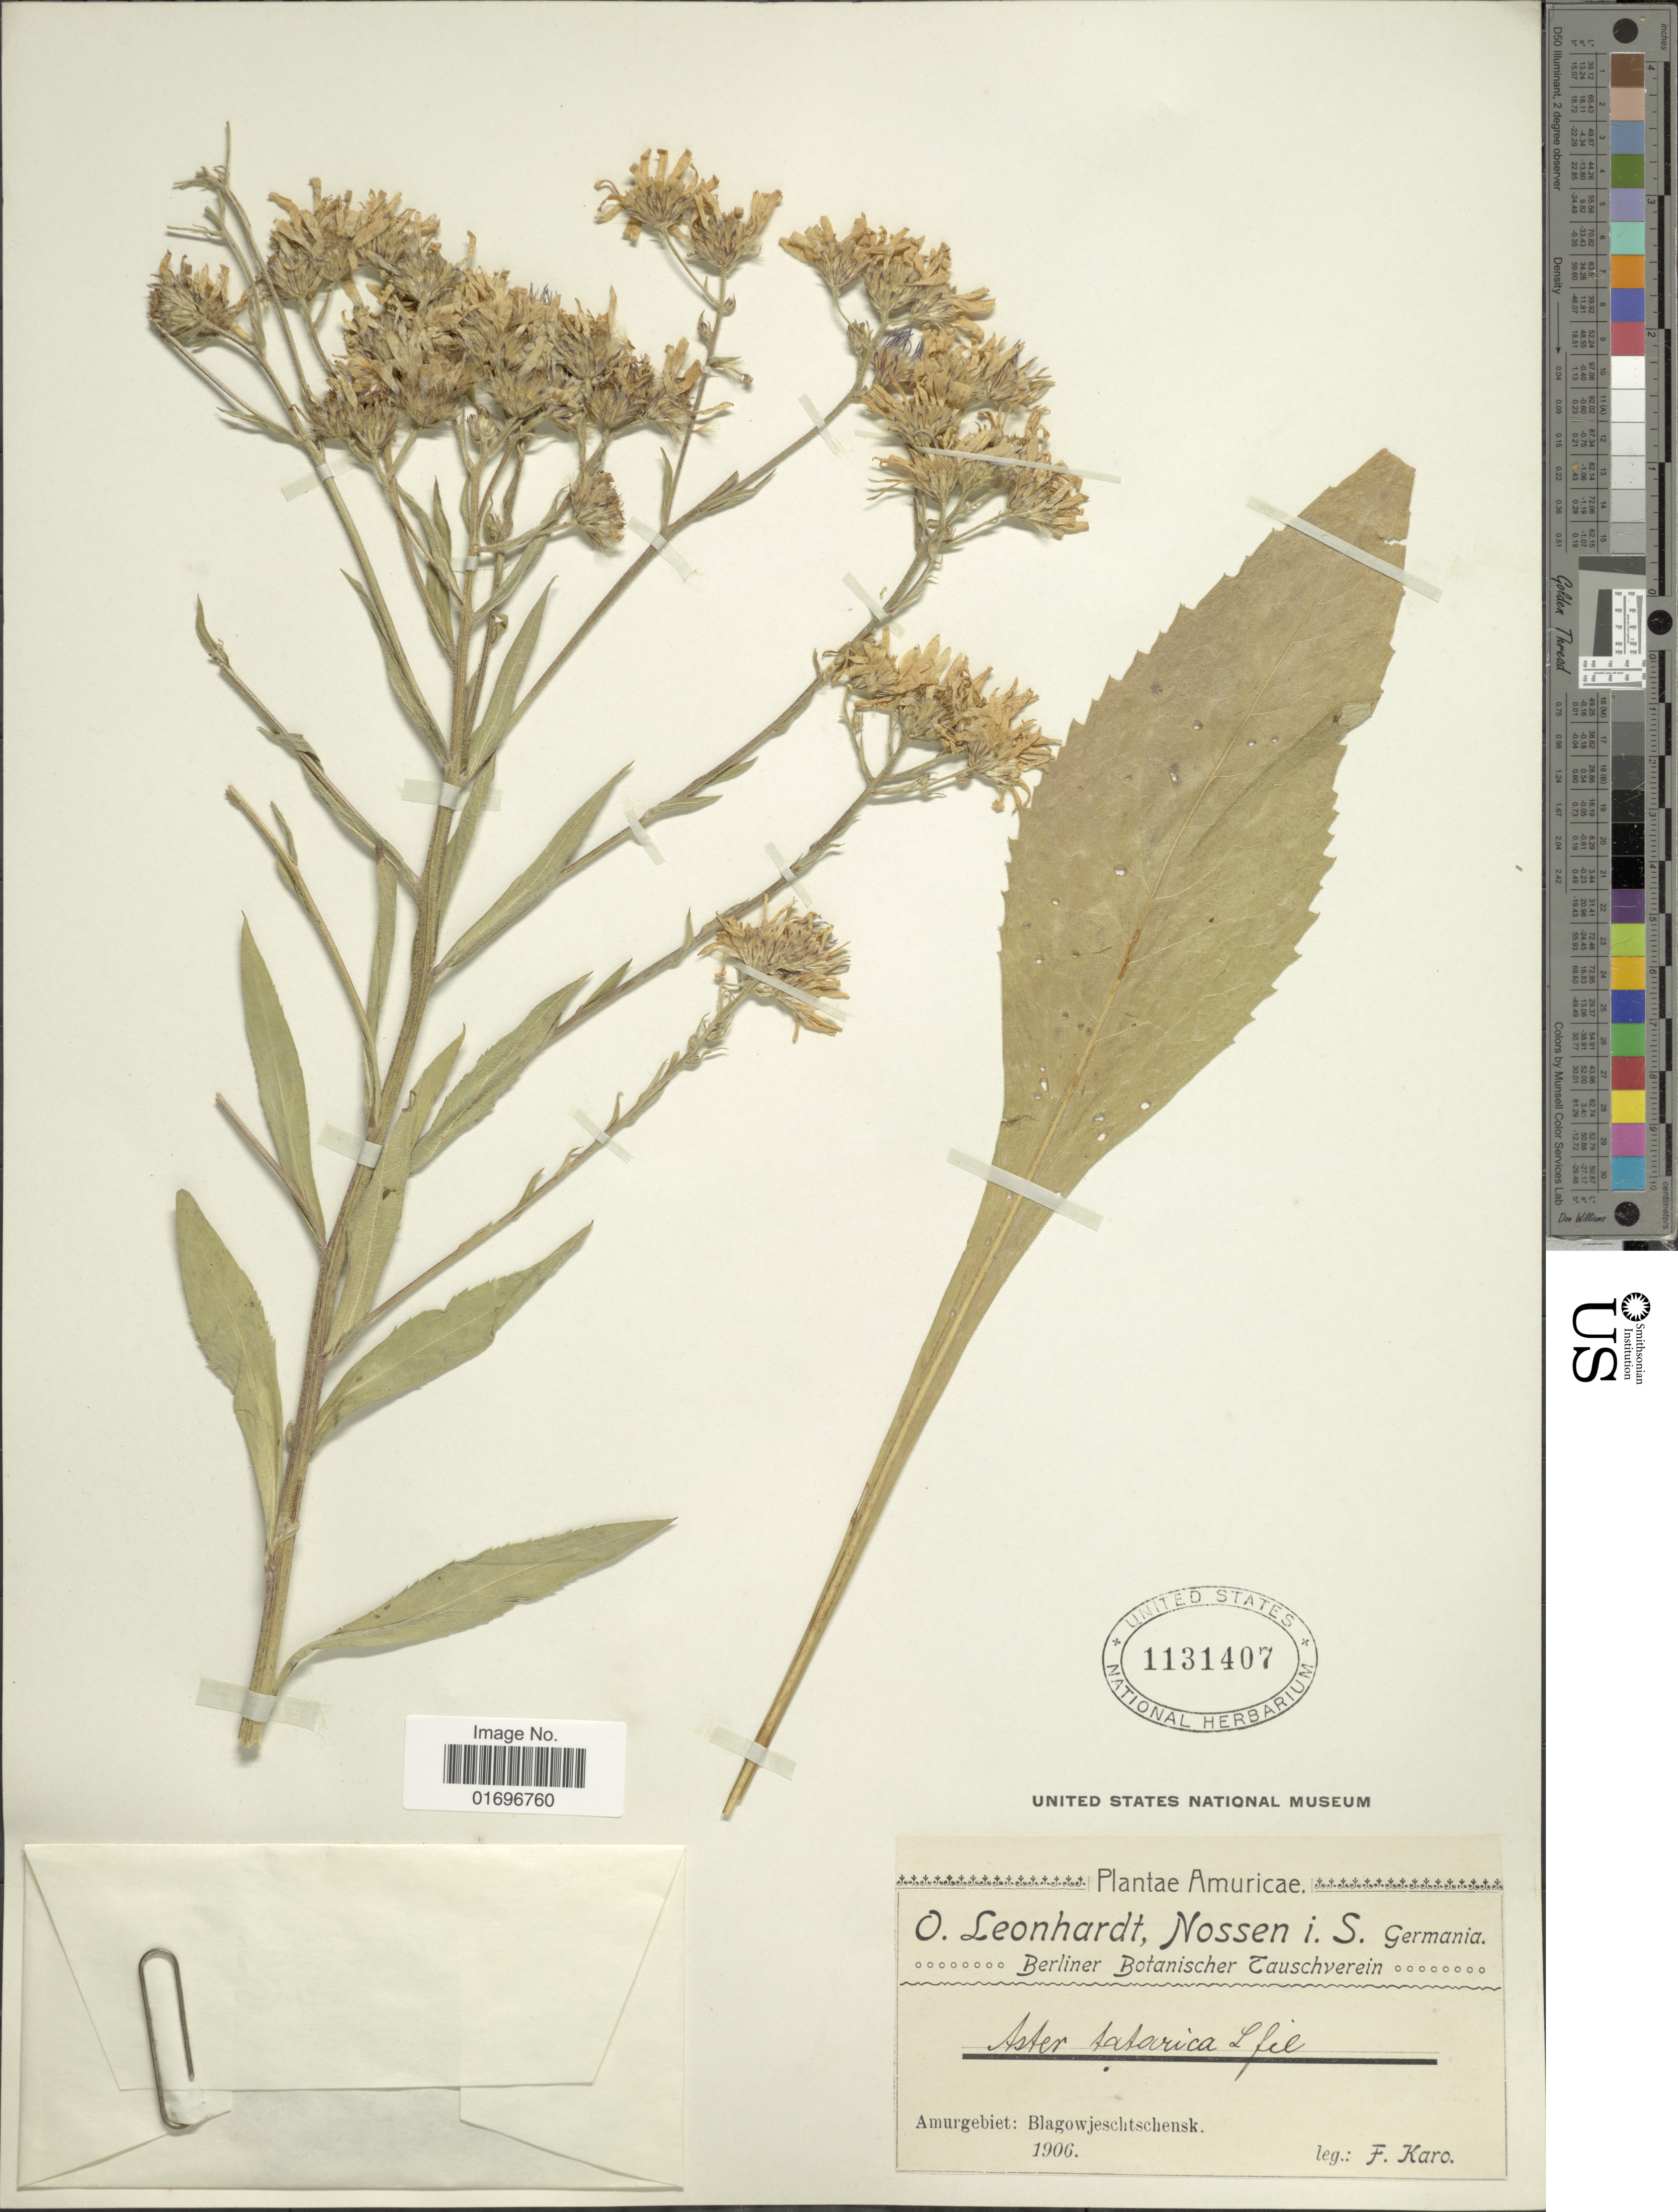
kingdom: Plantae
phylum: Tracheophyta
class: Magnoliopsida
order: Asterales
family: Asteraceae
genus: Aster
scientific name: Aster tataricus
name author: L. f.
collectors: F. Karo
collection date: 1906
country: Russian Federation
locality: Amurgebiet: Blagowjeschtschensk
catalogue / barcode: US 1131407